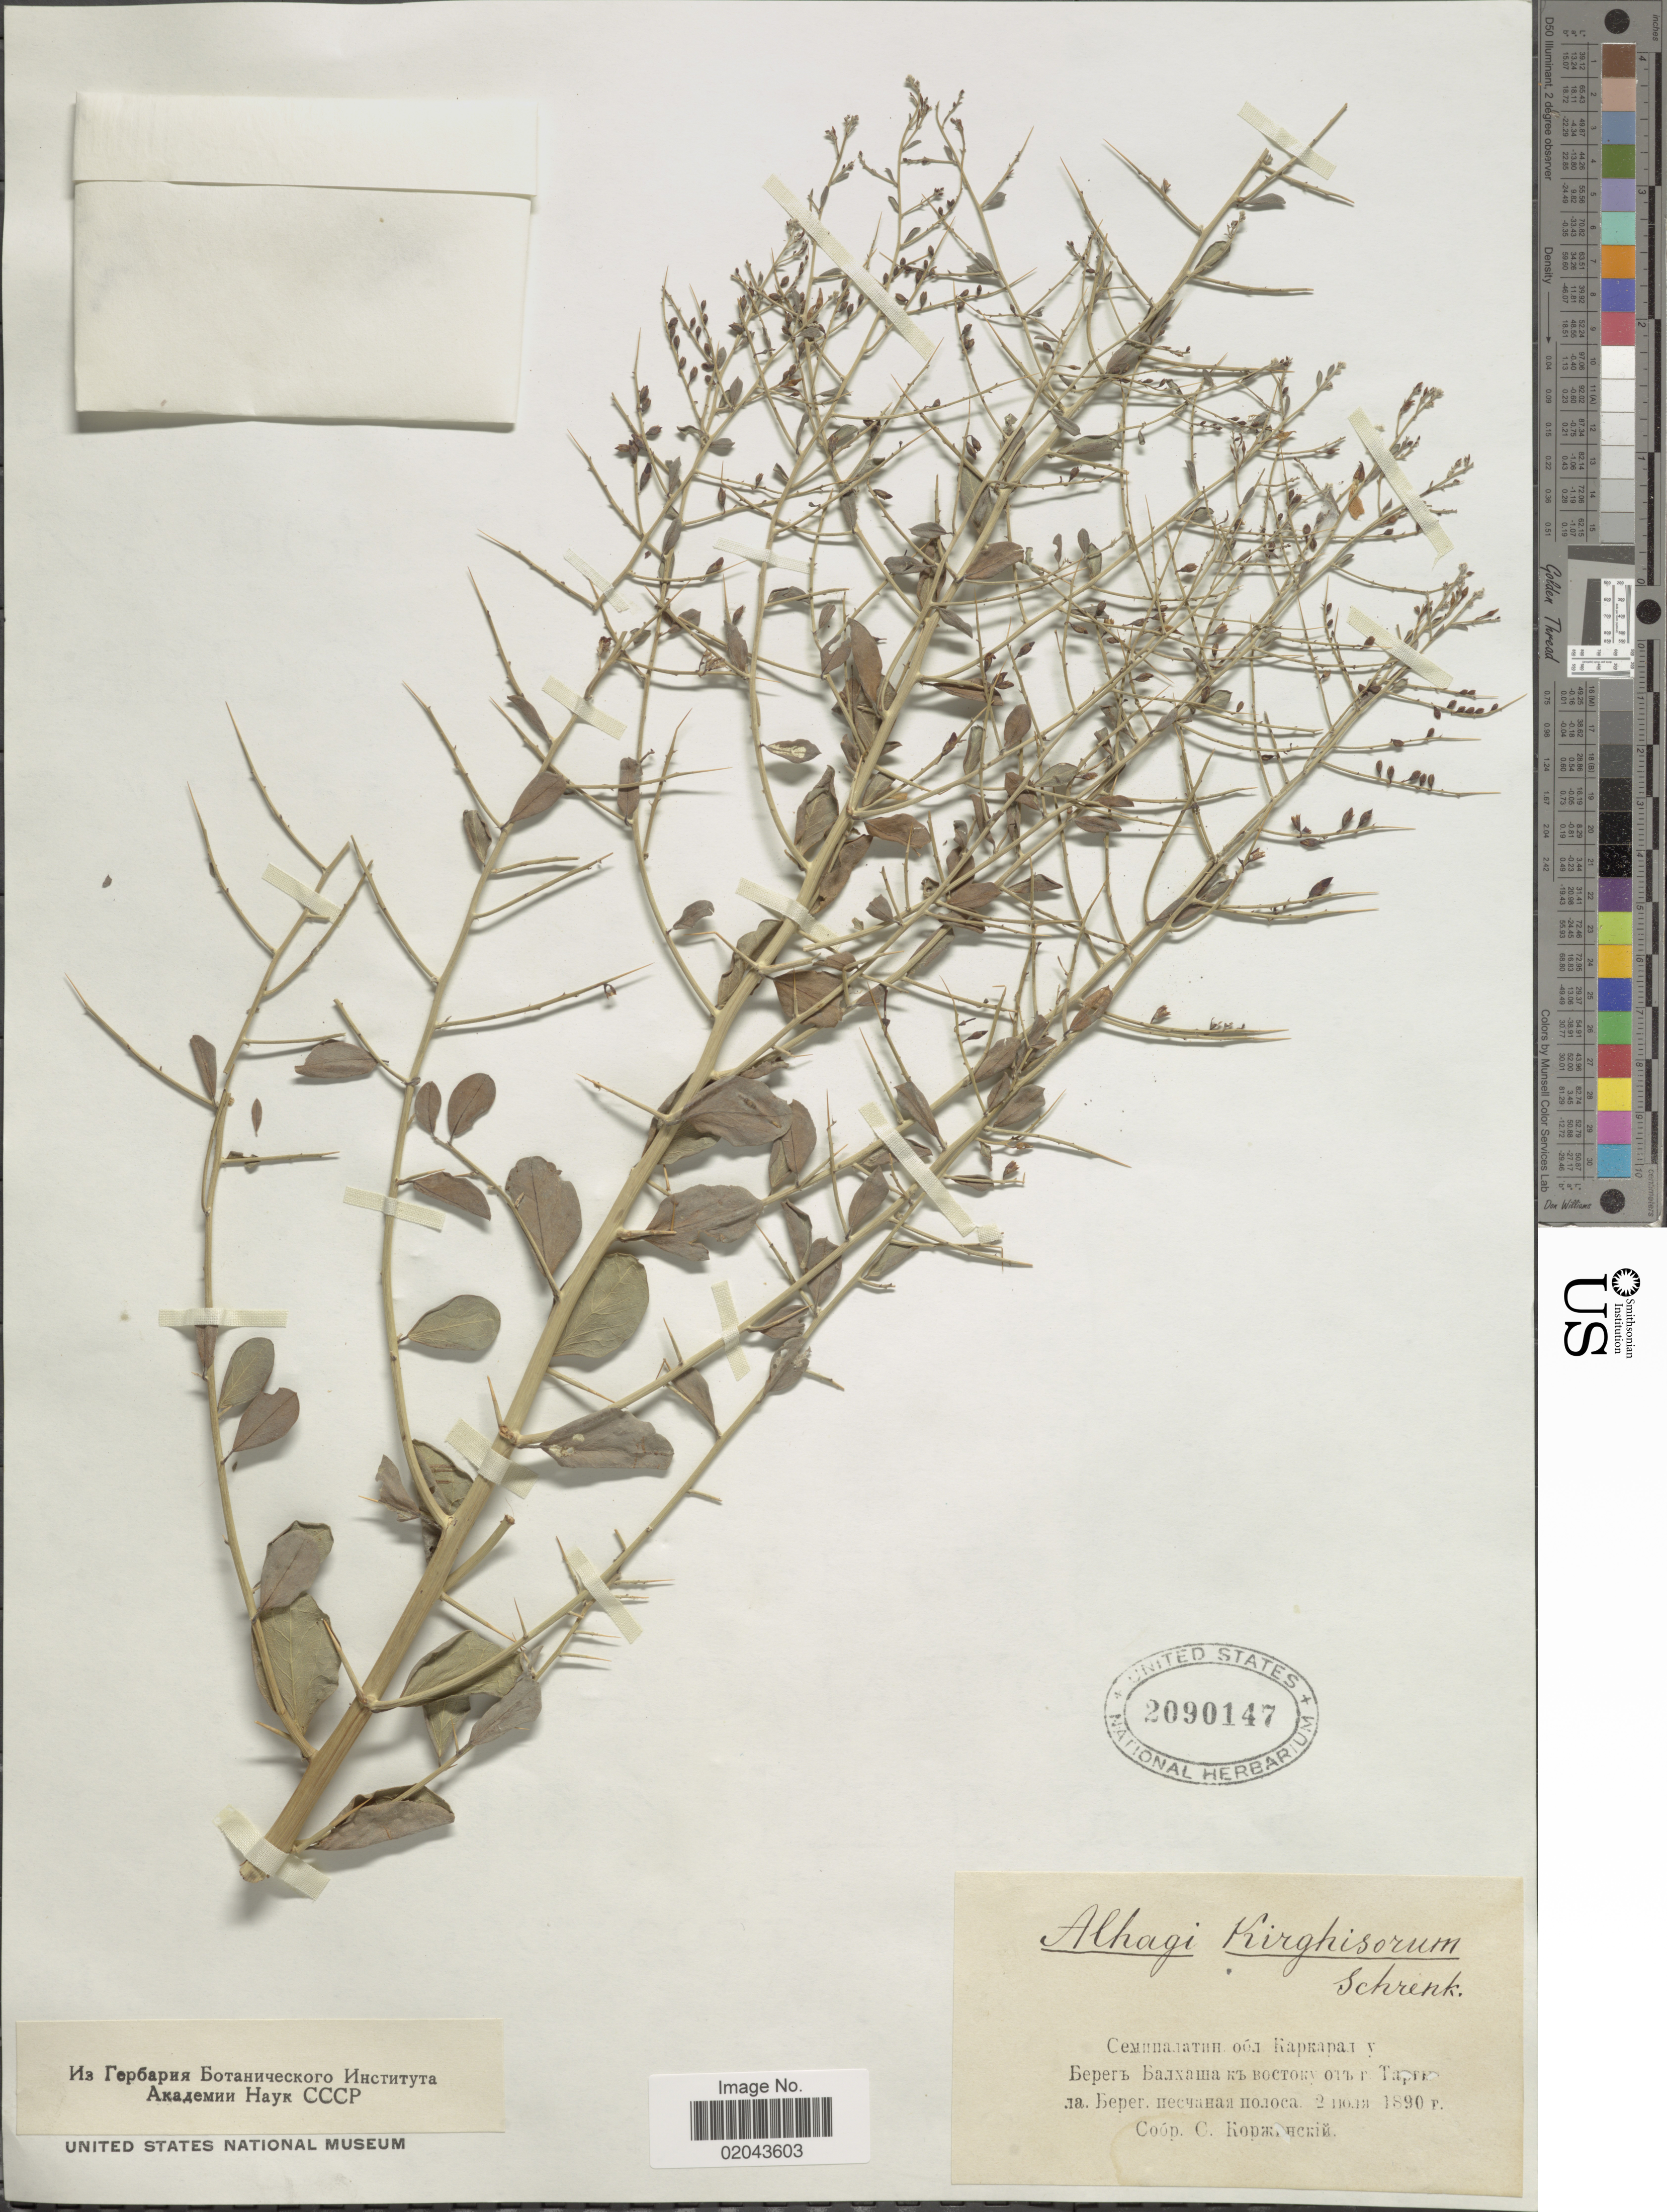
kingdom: Plantae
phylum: Tracheophyta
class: Magnoliopsida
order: Fabales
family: Fabaceae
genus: Alhagi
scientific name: Alhagi kirghisorum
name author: Schrenk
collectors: S. Korzchinsky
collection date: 1890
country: Kazakhstan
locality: Karkaraly, Lake Balkhash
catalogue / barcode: US 2090147